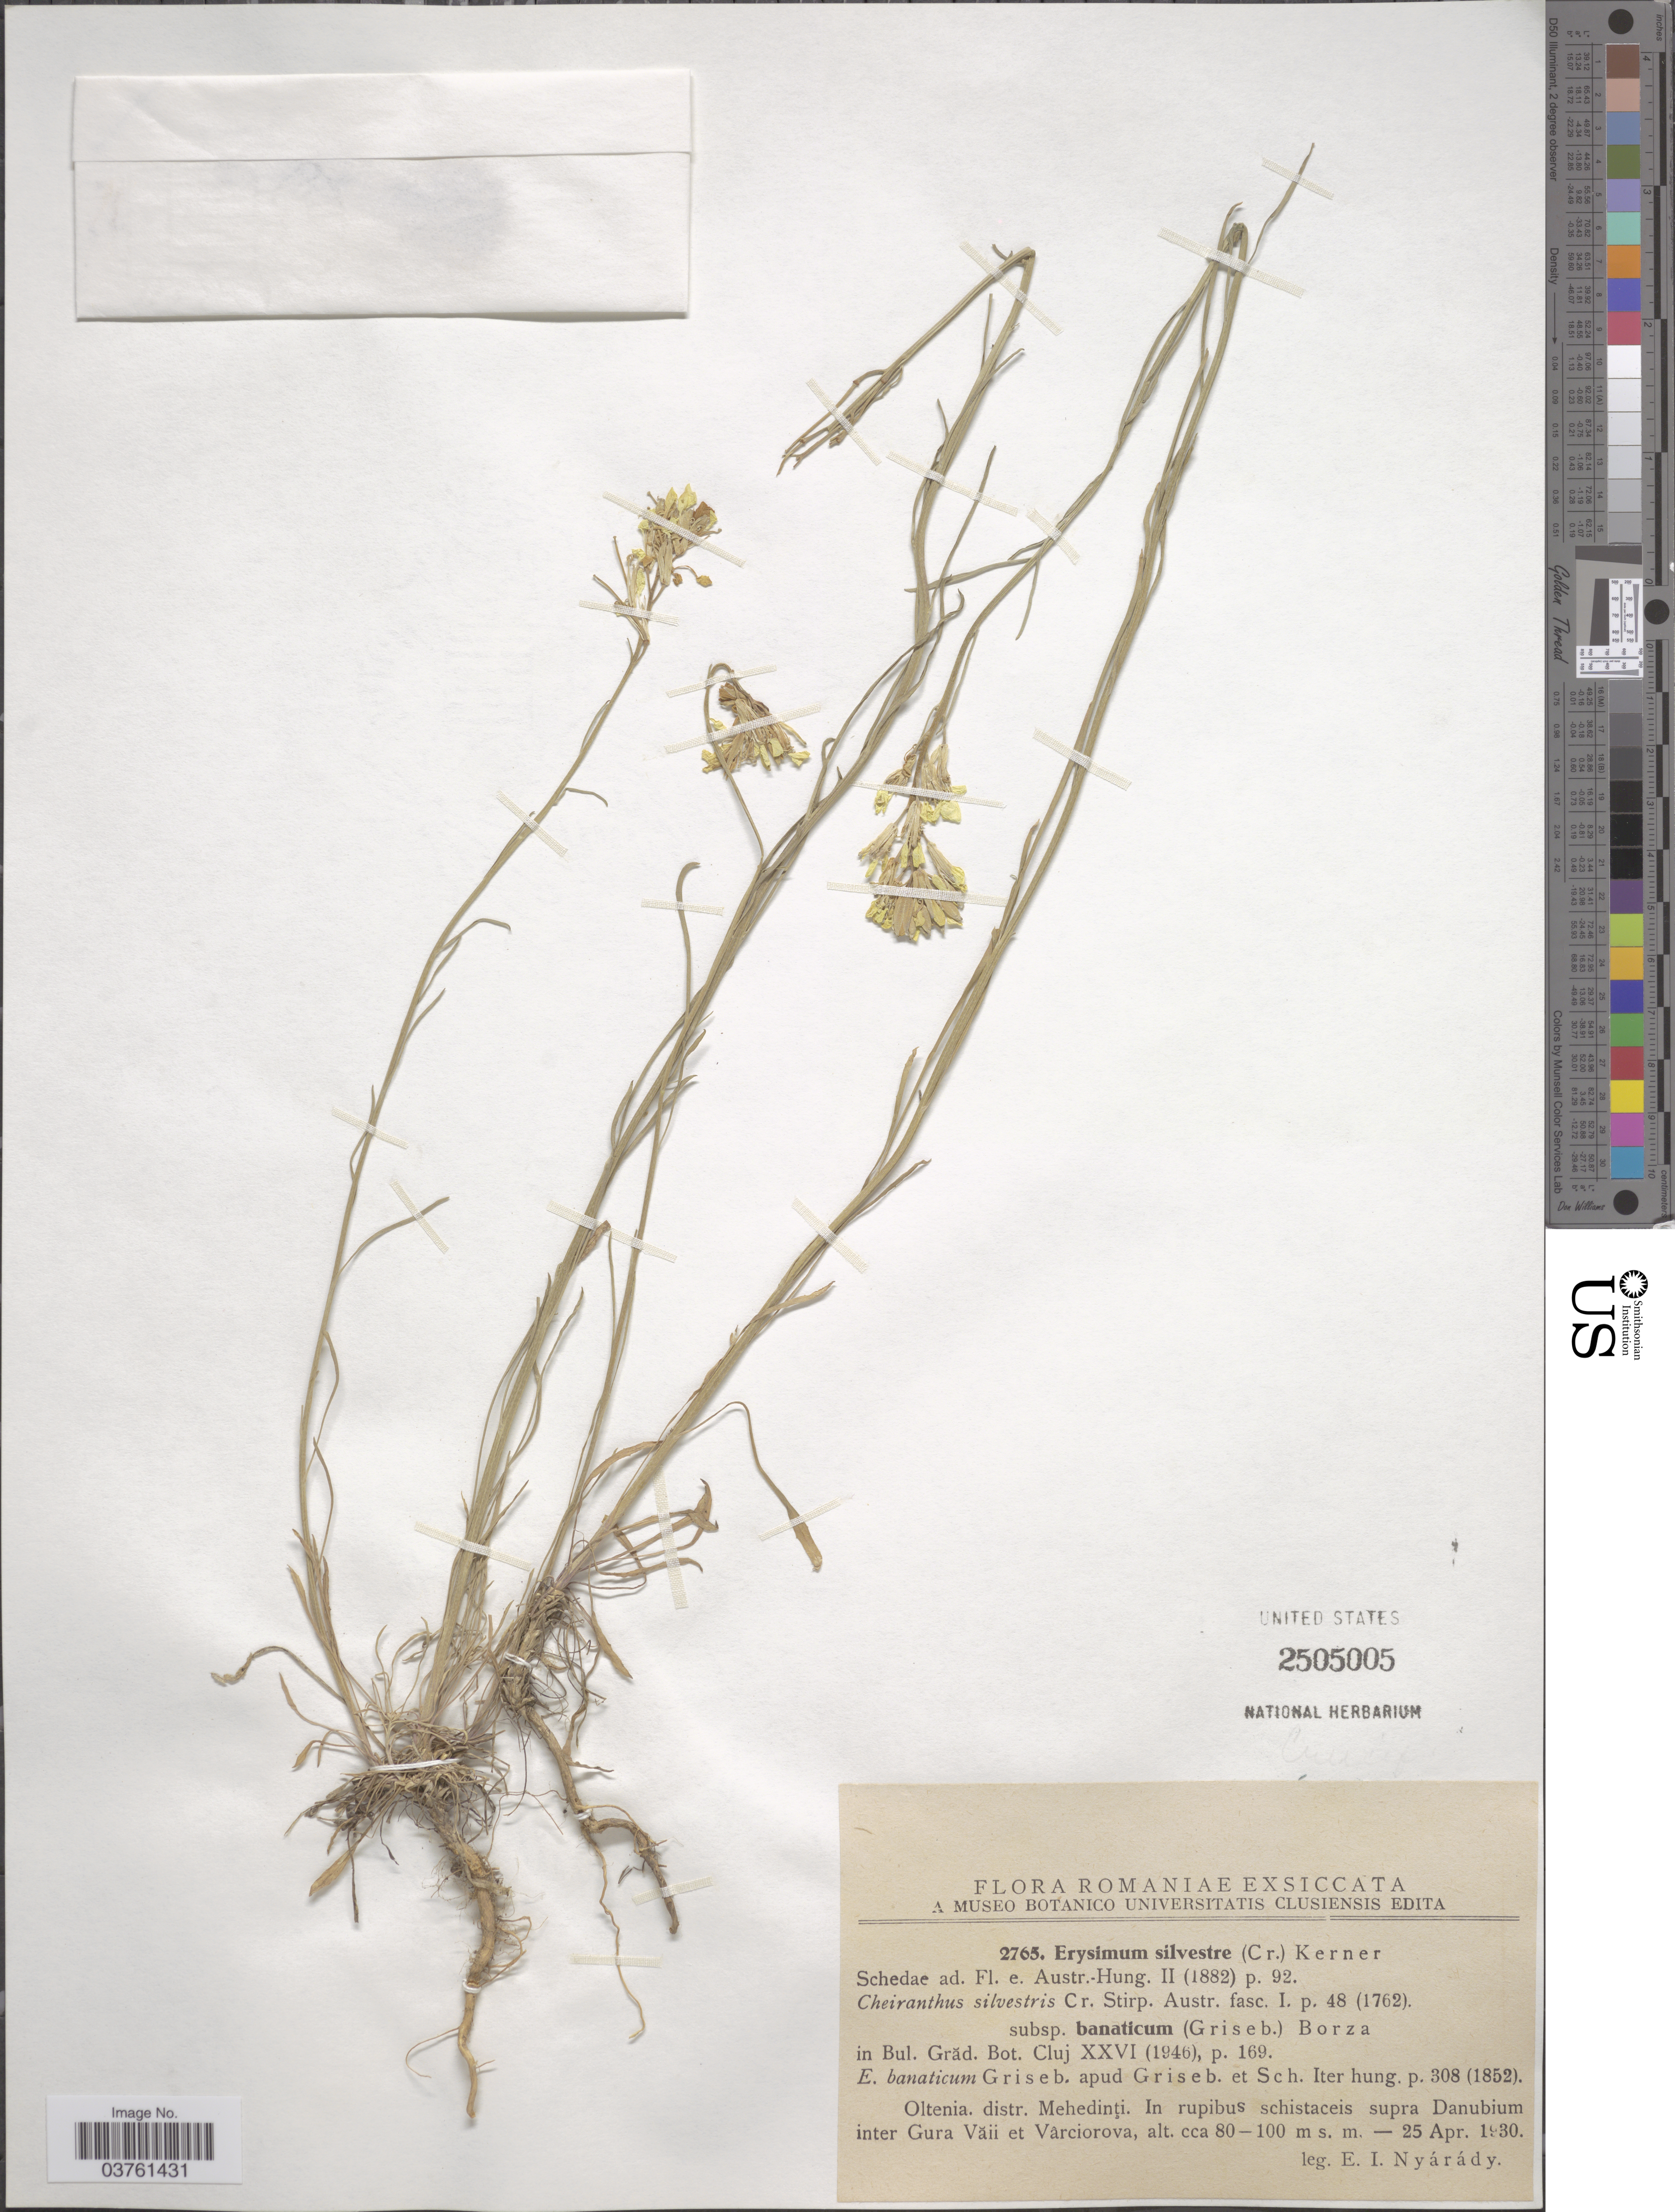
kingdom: Plantae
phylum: Tracheophyta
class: Magnoliopsida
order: Brassicales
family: Brassicaceae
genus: Erysimum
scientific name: Erysimum sylvestre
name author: (Crantz) Scop.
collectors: E. Nyarady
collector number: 2765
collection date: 1930-04-25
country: Romania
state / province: Mehedinti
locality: Oltenia. distr. Mehendinti. In rupibus schistaceis supra Danubium inter Gura Văii et Vârciorova.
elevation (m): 80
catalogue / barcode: US 2505005